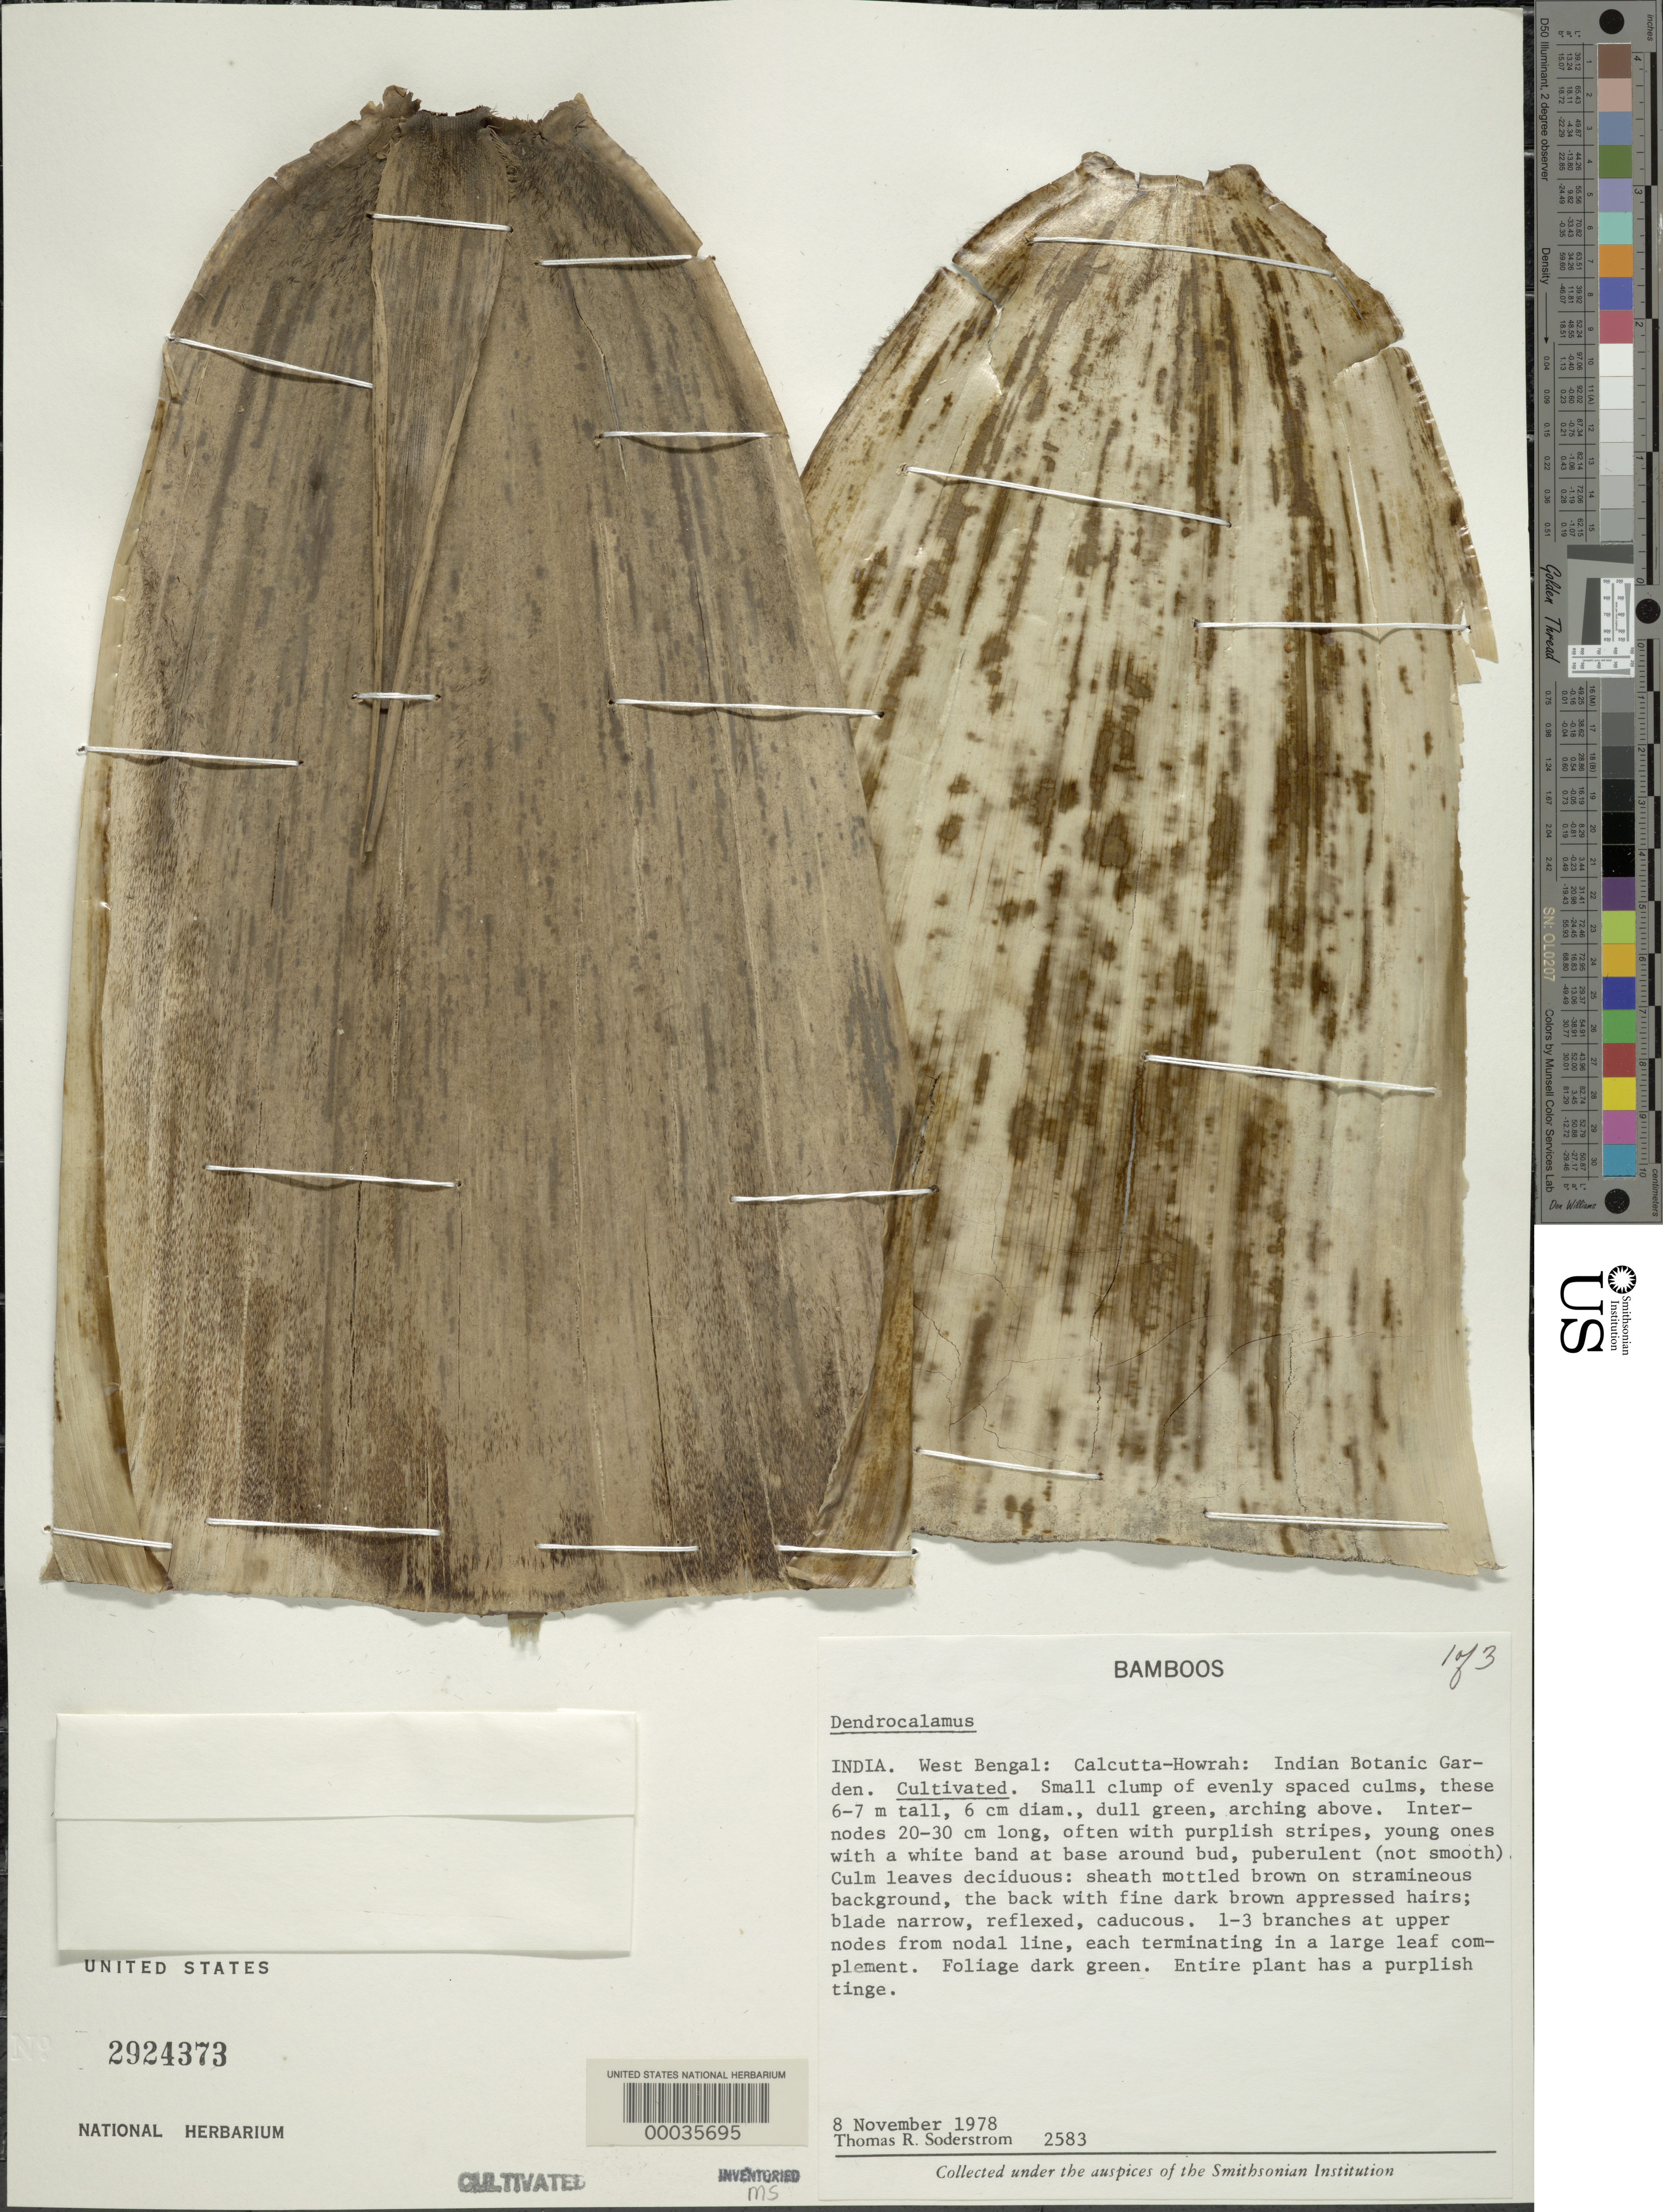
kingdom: Plantae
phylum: Tracheophyta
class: Liliopsida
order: Poales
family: Poaceae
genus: Dendrocalamus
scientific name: Dendrocalamus sp.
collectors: T. R. Soderstrom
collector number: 2583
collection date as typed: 08 Nov 1978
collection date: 1978-11-08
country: India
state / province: West Bengal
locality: Calcutta-howrah, indian botanic garden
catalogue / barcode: US 2924373